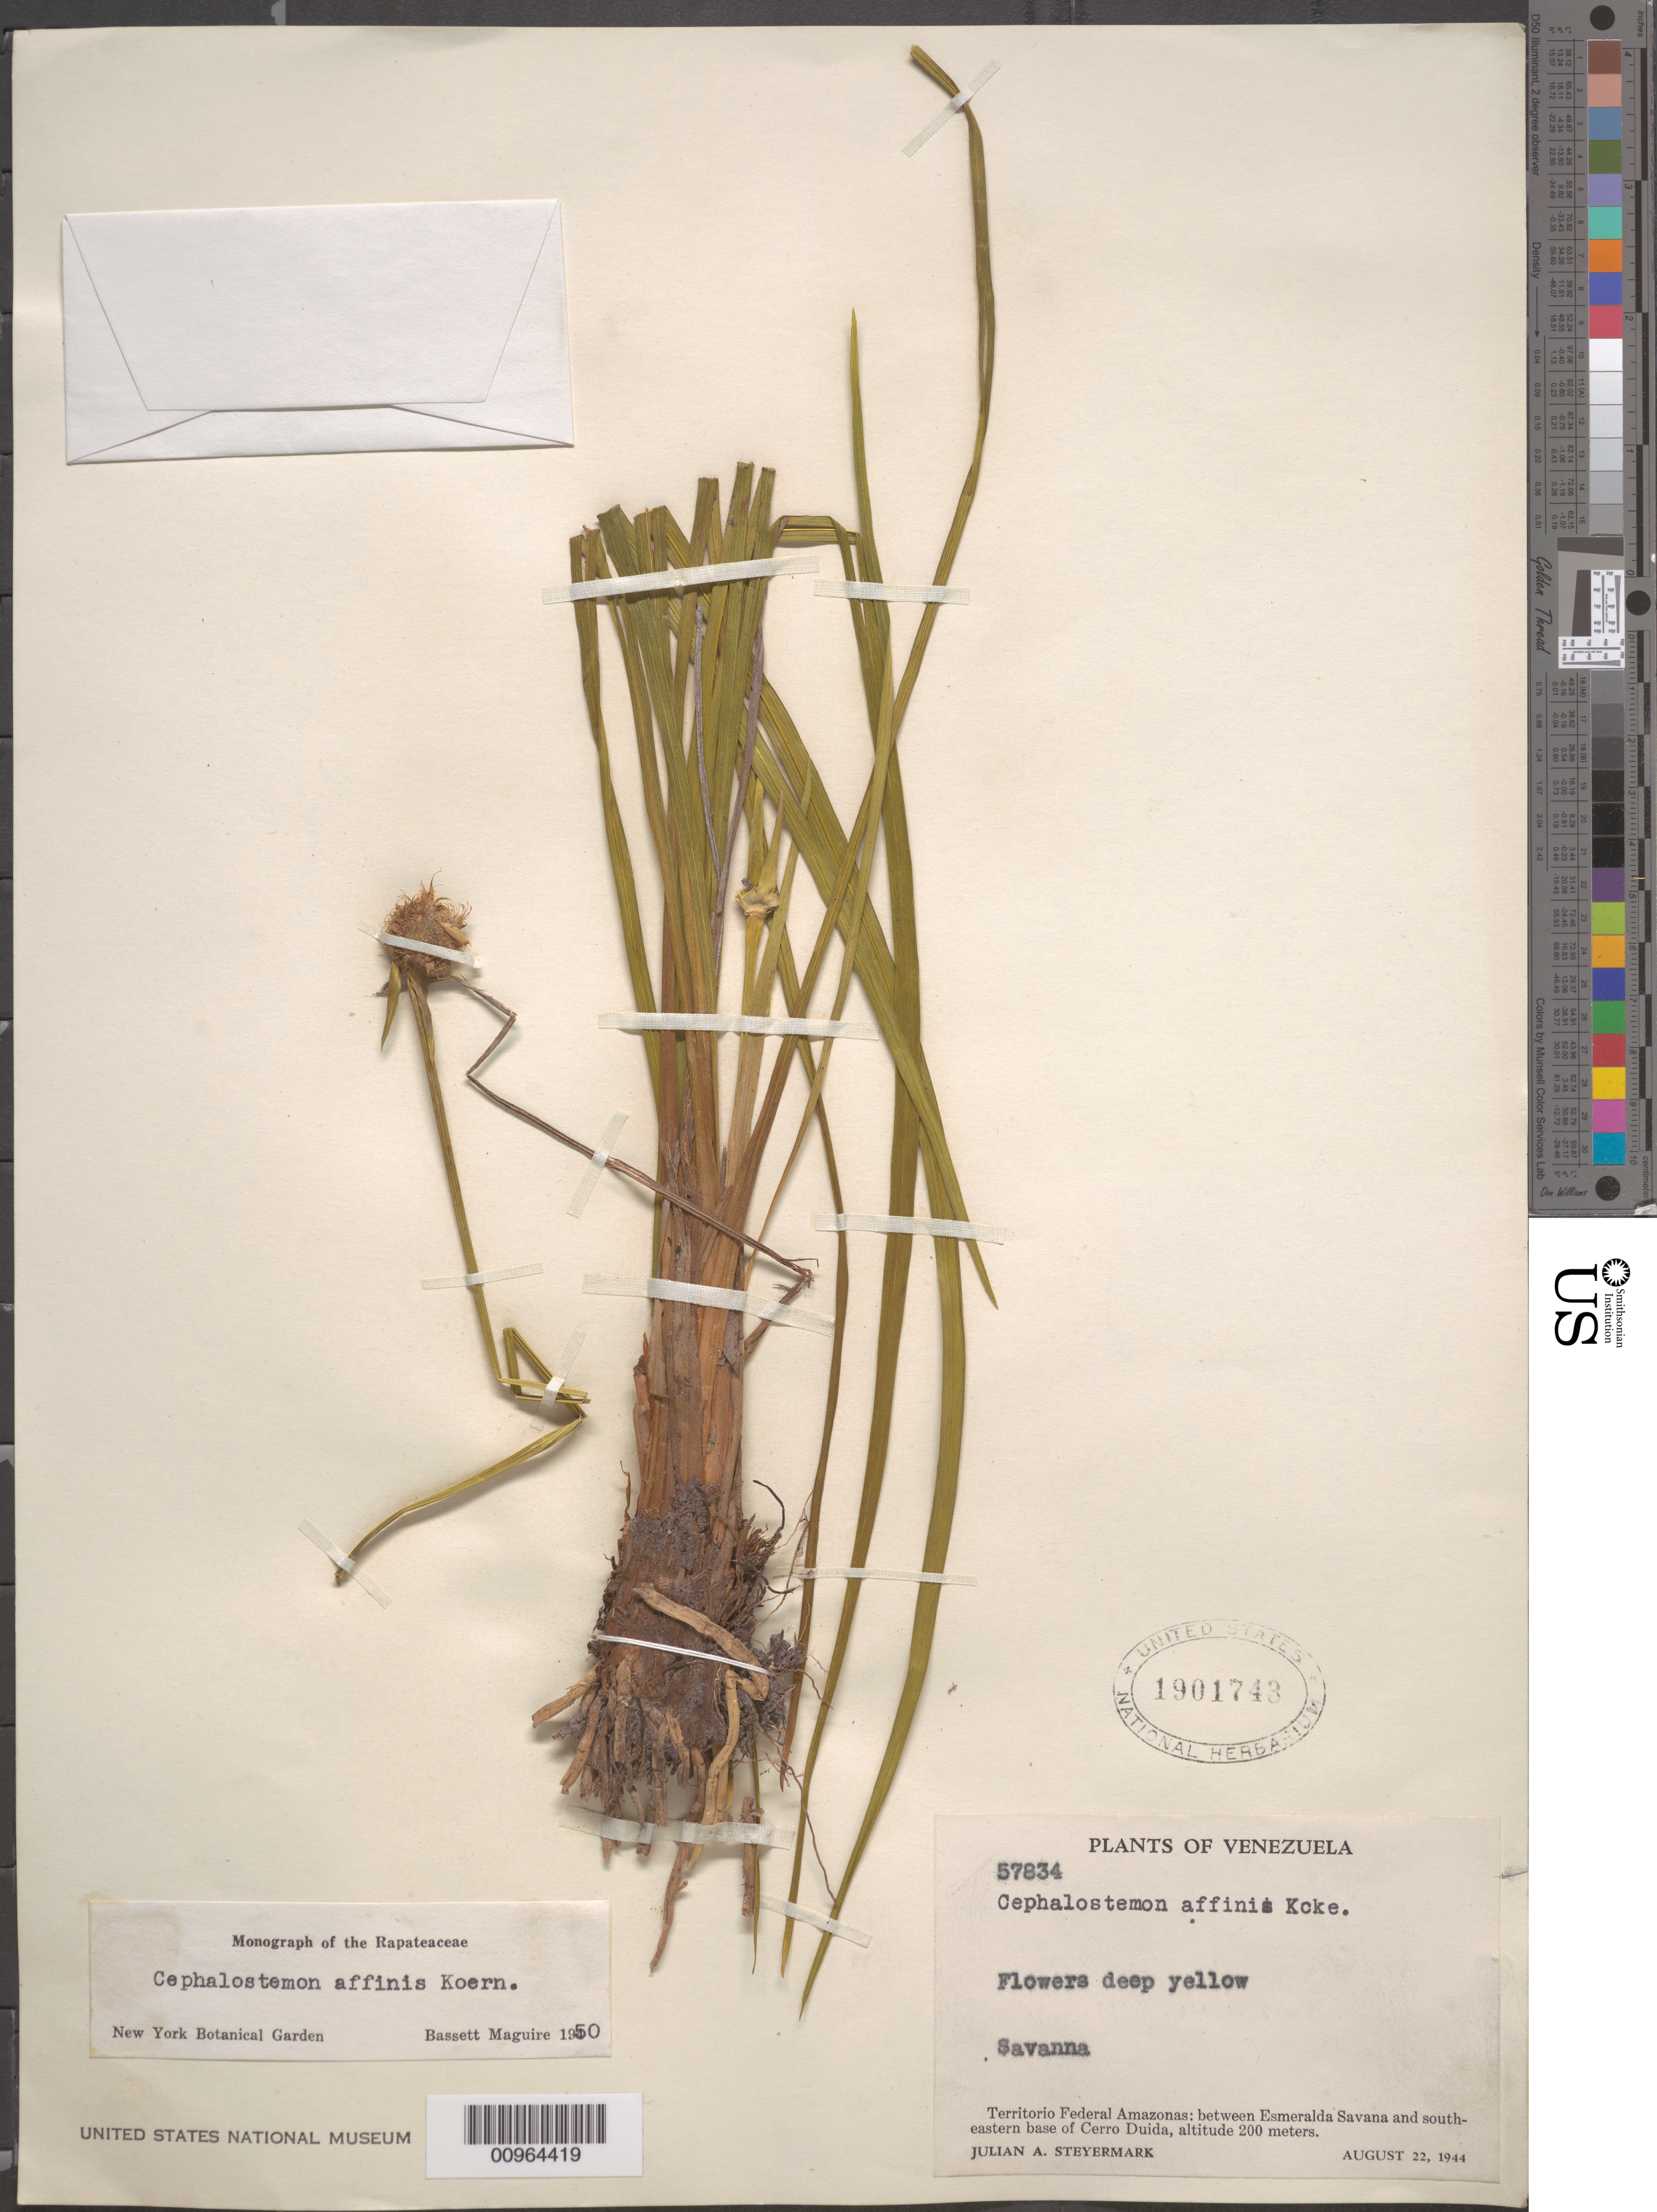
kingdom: Plantae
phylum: Tracheophyta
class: Liliopsida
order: Poales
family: Rapateaceae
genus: Cephalostemon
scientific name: Cephalostemon affinis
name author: Körn.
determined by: Maguire, Bassett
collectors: J. Steyermark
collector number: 57834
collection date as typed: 22-Aug-44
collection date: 1944-08-22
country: Venezuela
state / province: Amazonas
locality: Cerro Duida, between Esmeralda Savanna and SE Cerro Duida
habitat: Savanna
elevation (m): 200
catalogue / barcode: US 1901743